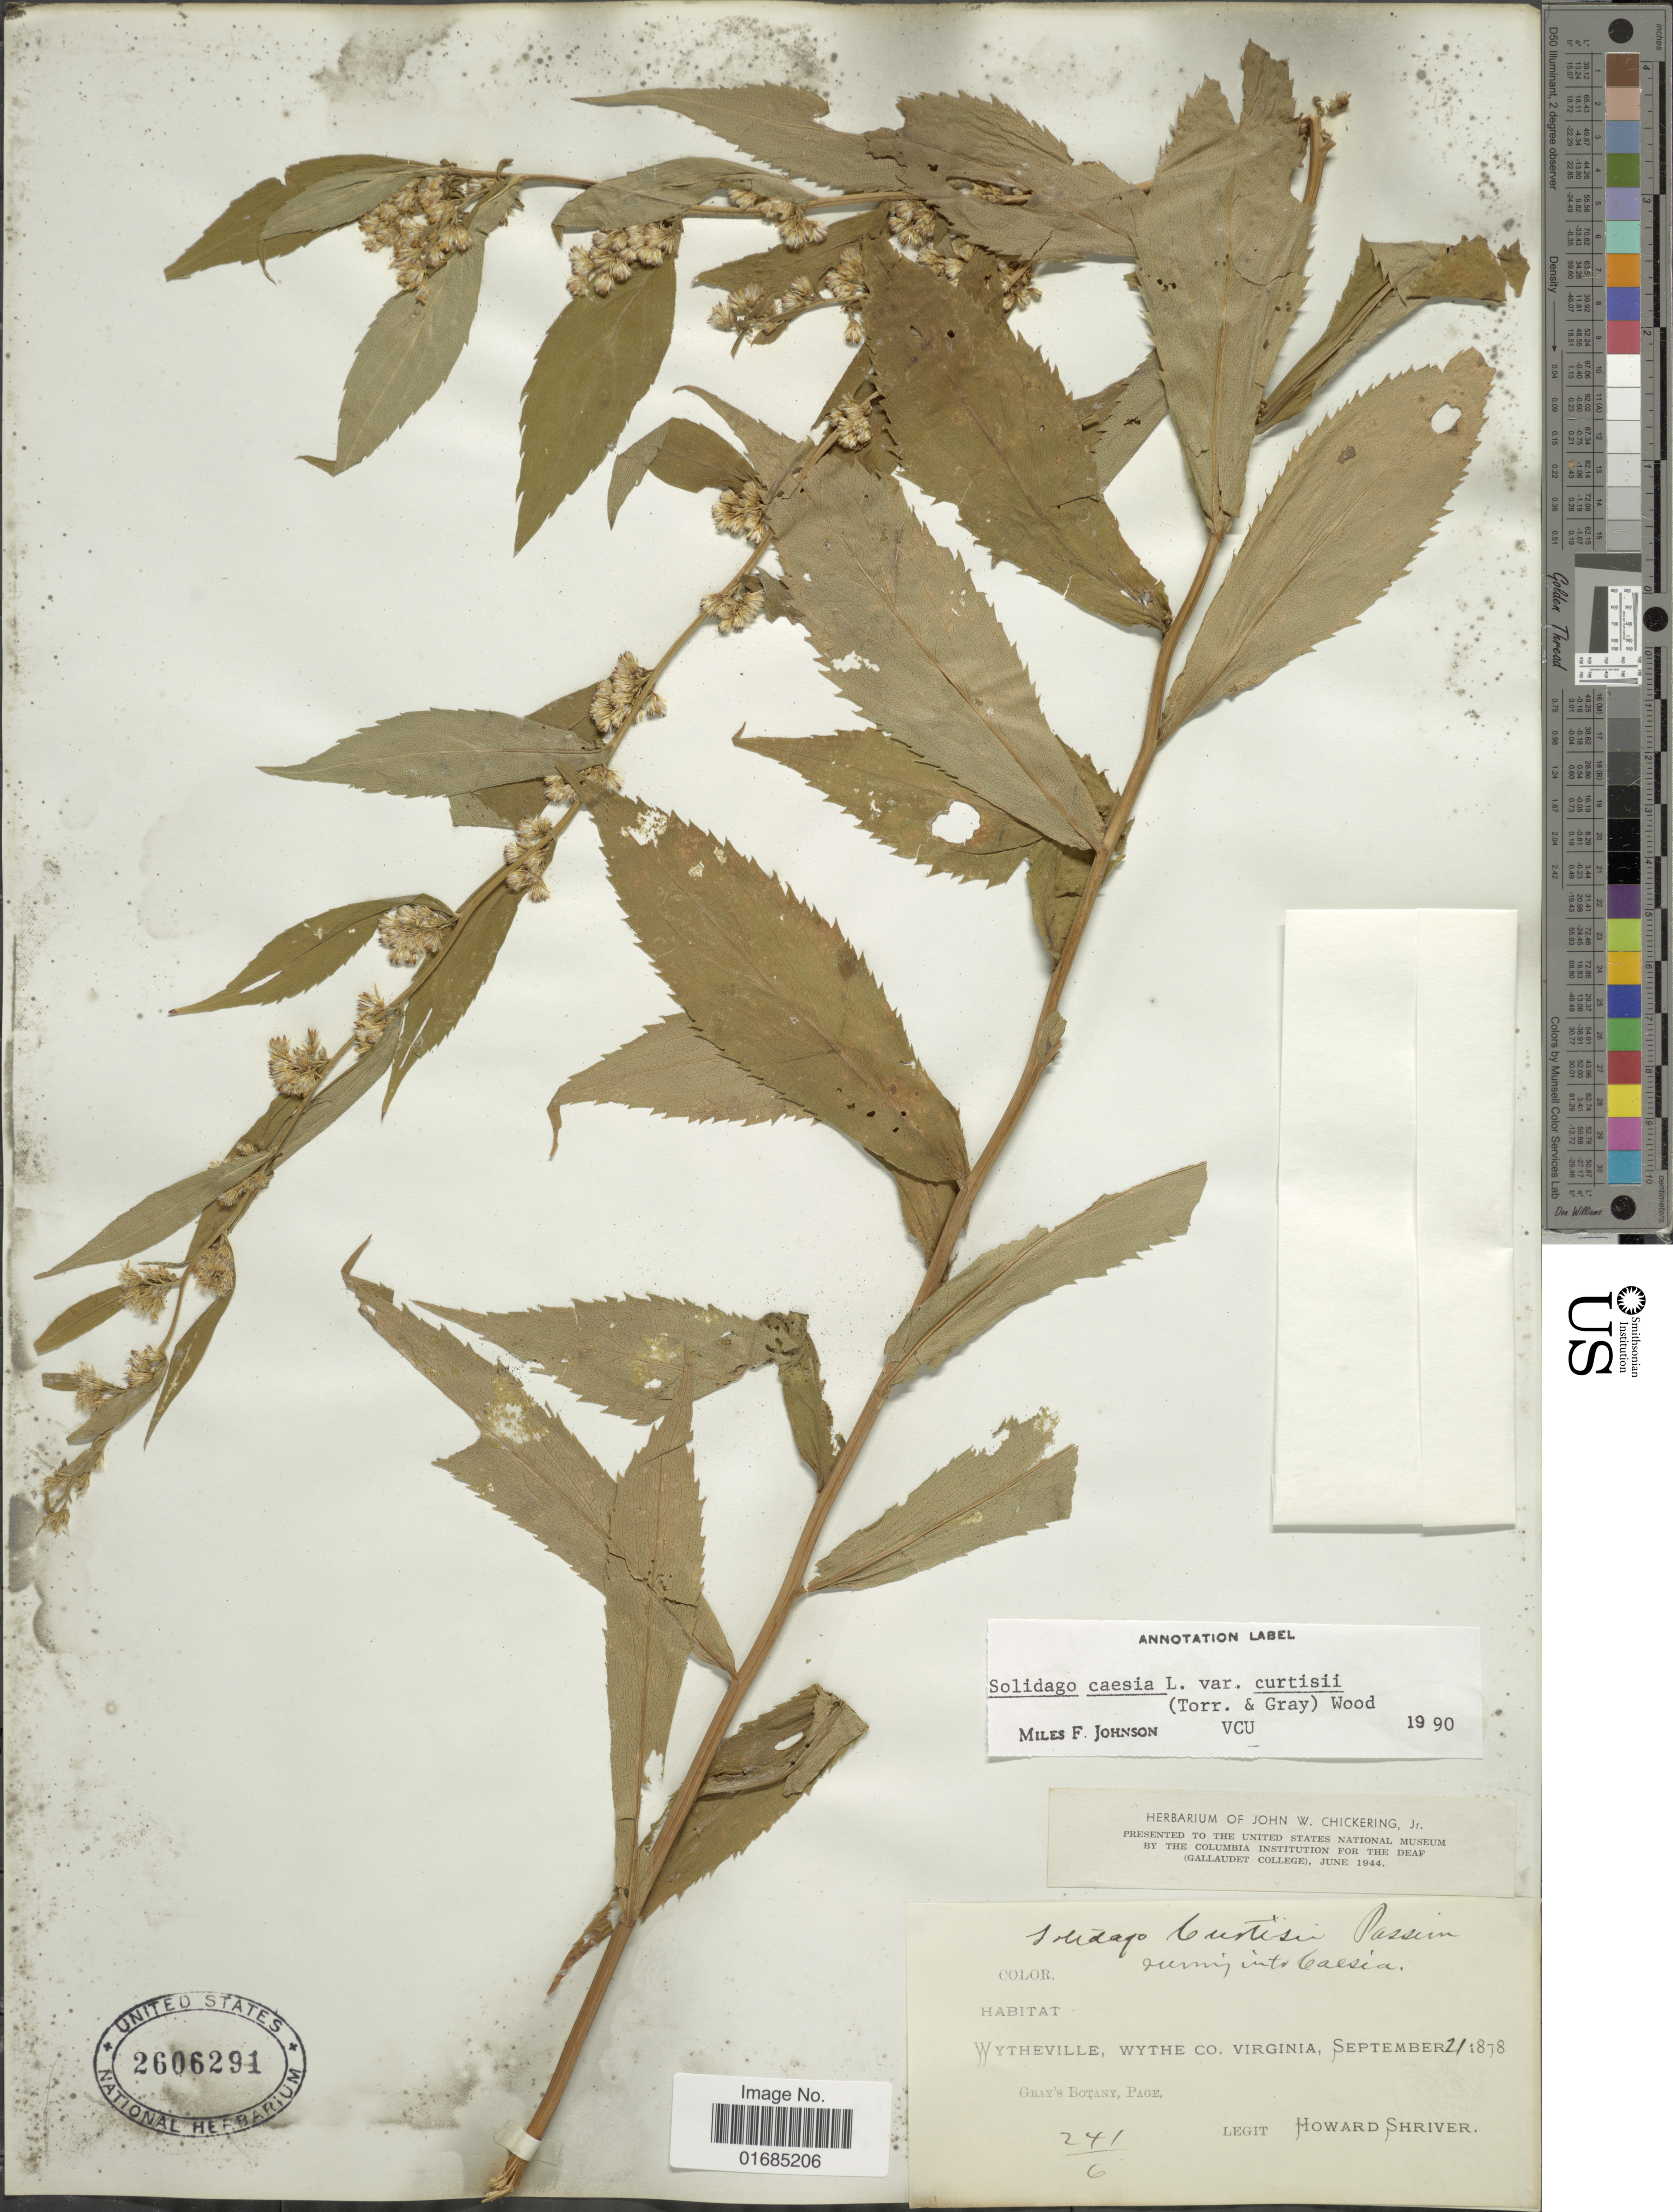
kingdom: Plantae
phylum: Tracheophyta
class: Magnoliopsida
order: Asterales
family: Asteraceae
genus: Solidago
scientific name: Solidago caesia var. curtisii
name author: (Torr. & A. Gray) C.E.S. Taylor & R.J. Taylor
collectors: H. Shriver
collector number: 241/6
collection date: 1878-09-21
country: United States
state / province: Virginia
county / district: Wythe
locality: Wytheville, Wythe Co., Virginia.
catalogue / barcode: US 2606291